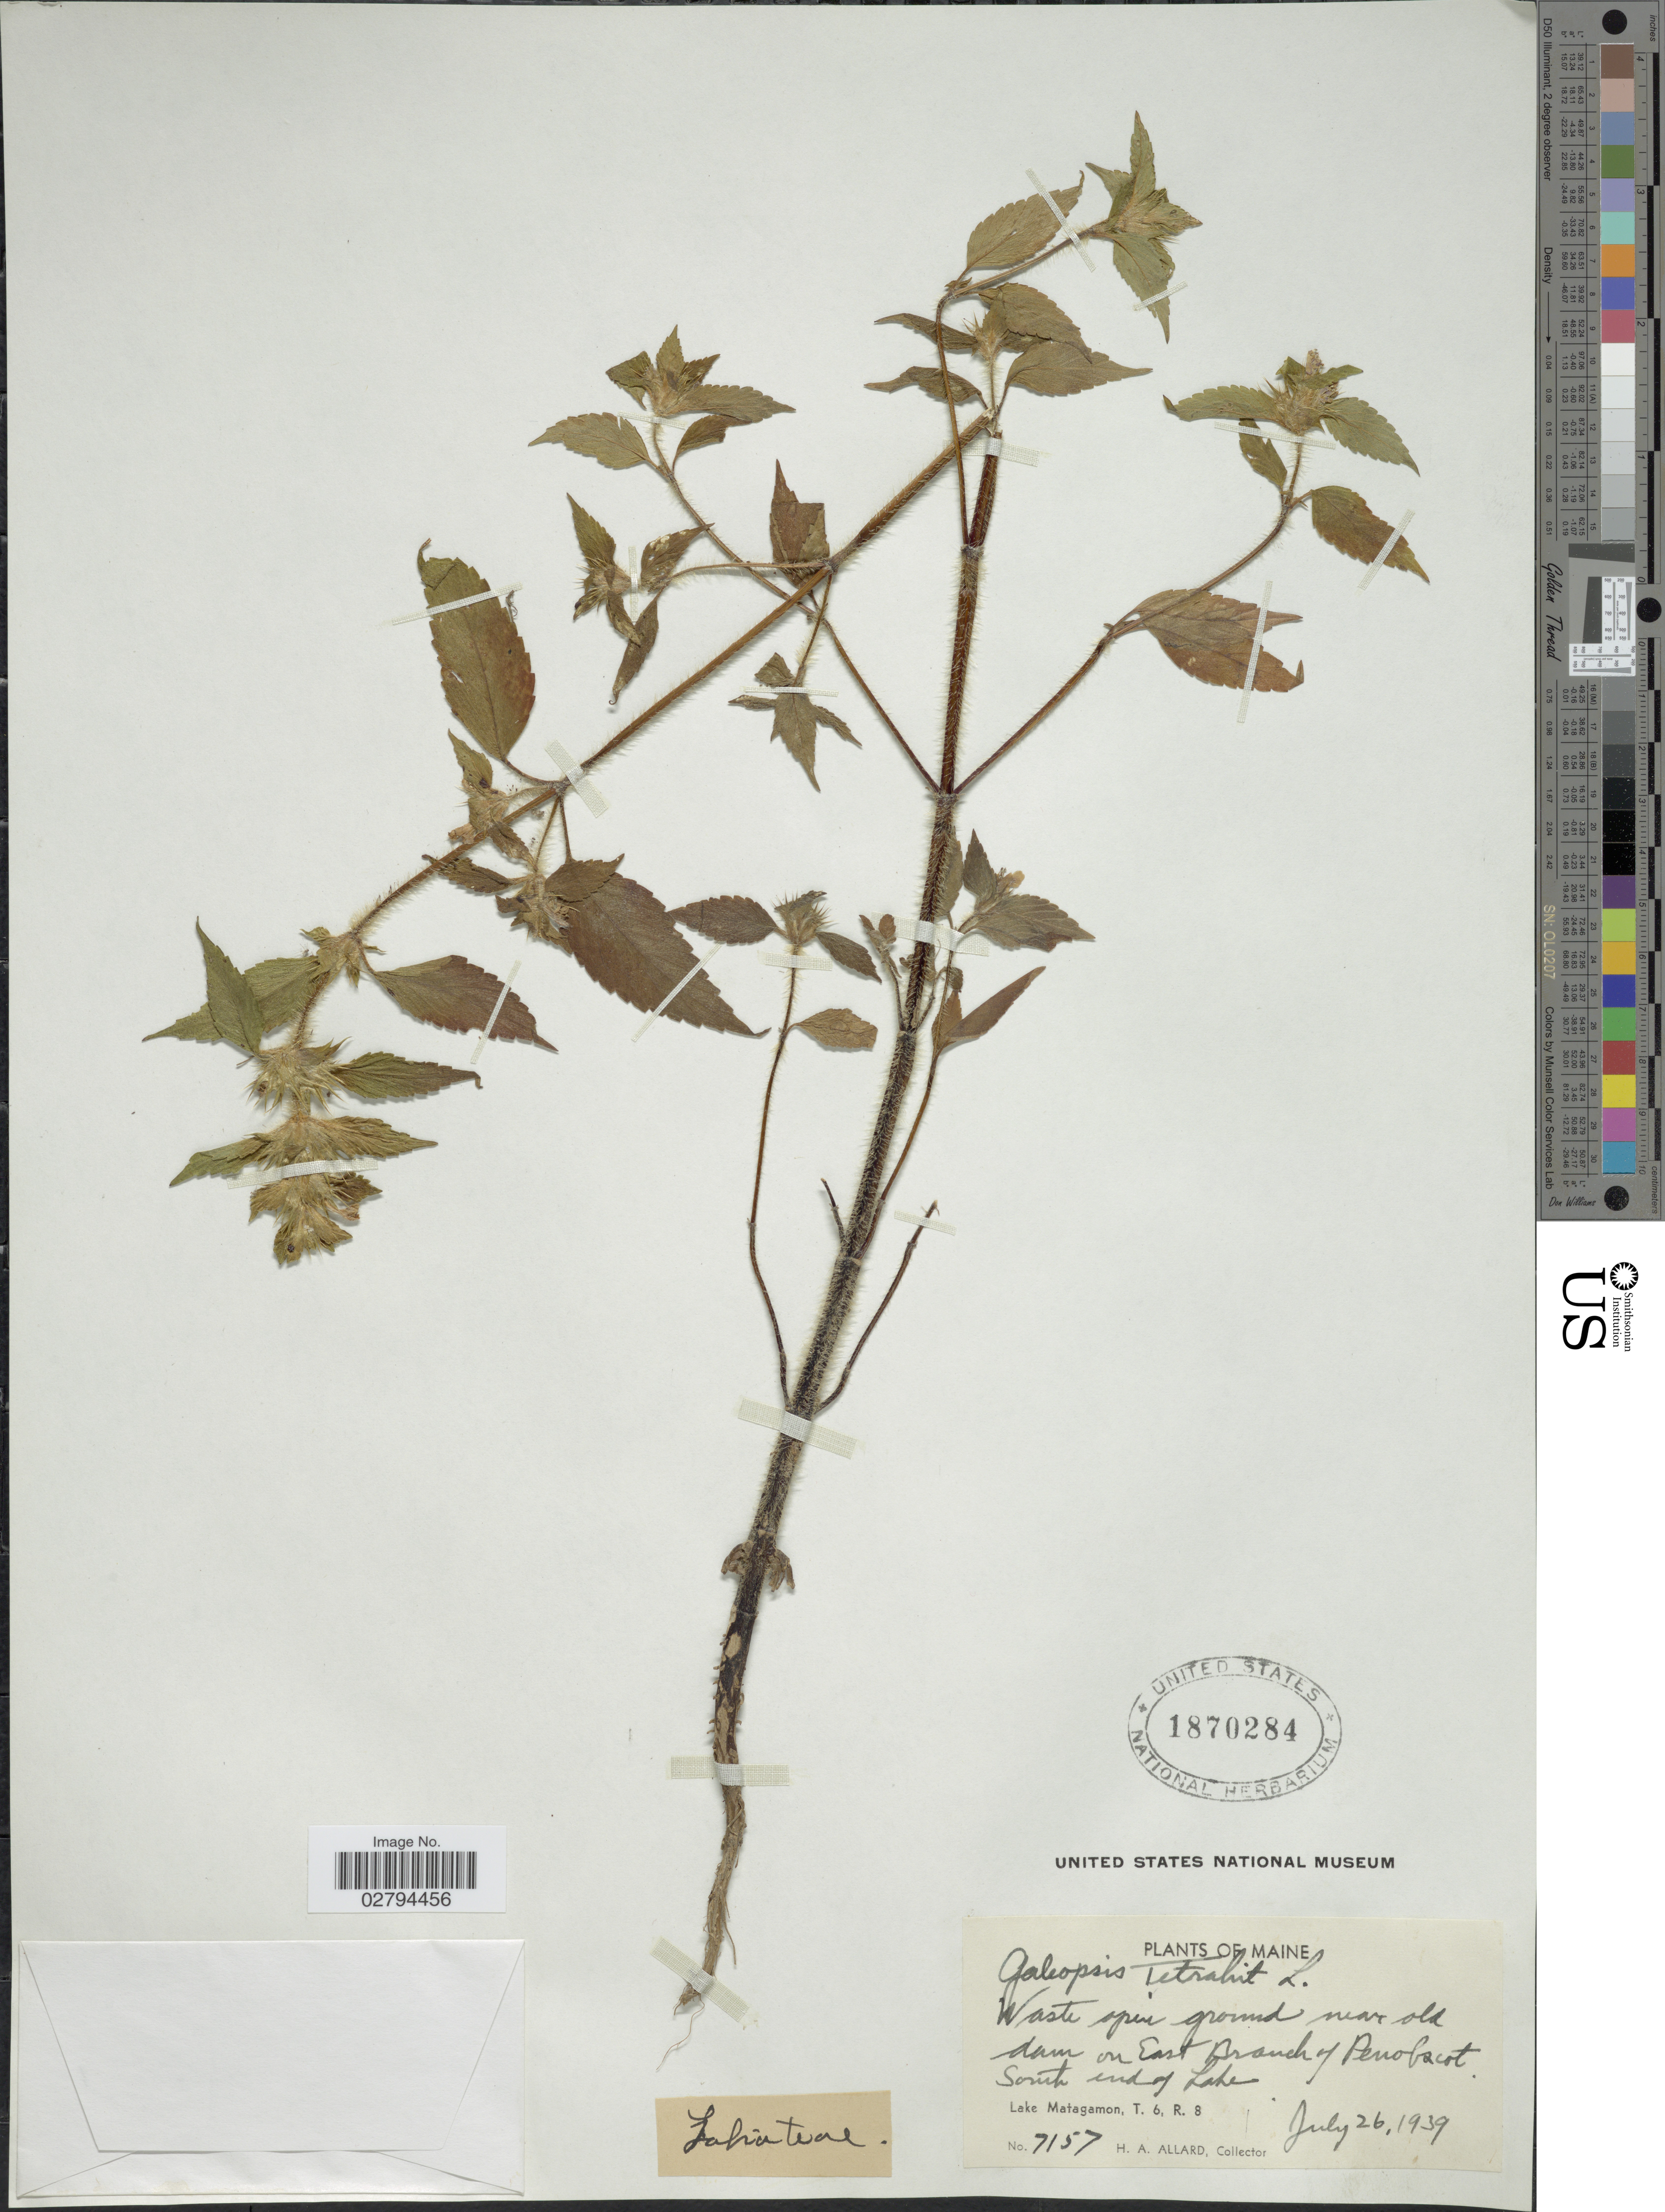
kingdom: Plantae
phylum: Tracheophyta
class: Magnoliopsida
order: Lamiales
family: Lamiaceae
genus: Galeopsis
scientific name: Galeopsis tetrahit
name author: L.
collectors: H. A. Allard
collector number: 7157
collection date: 1939-07-26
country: United States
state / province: Maine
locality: Waste open ground near old dam on East Branch of Penobacot. South end of Lake. Lake Matagamon, T.6, R.8.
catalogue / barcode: US 1870284